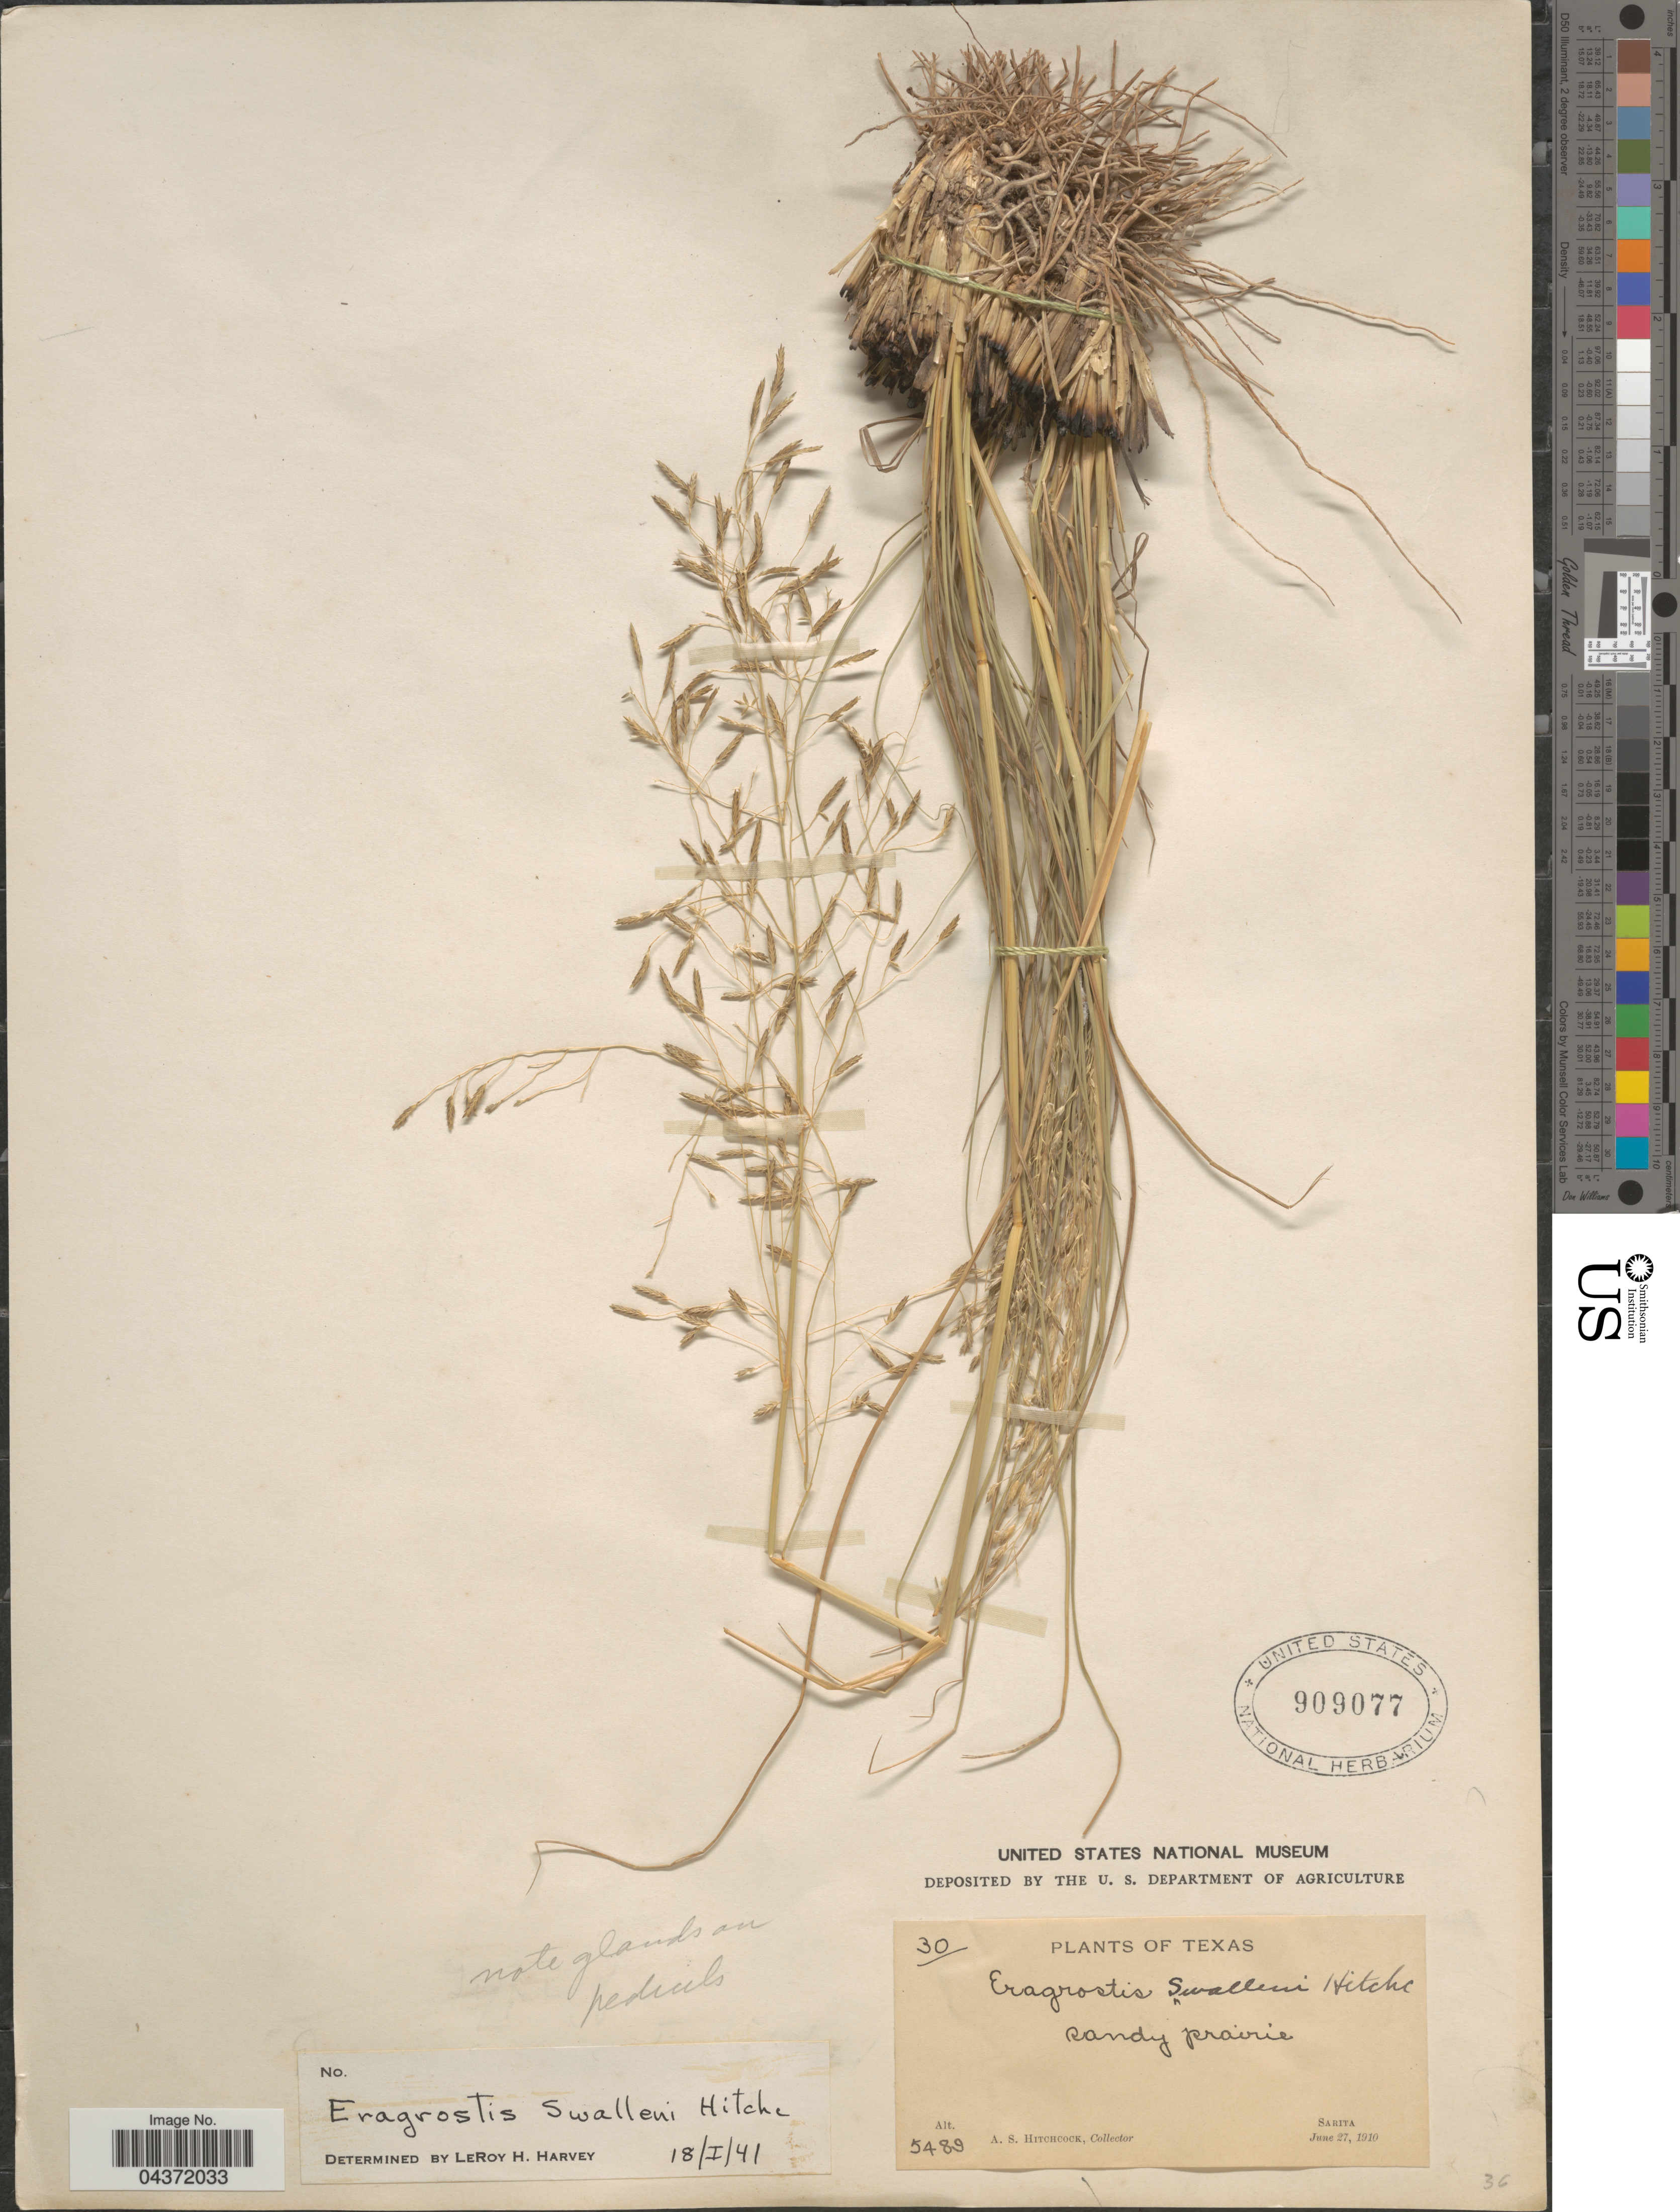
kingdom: Plantae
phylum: Tracheophyta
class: Liliopsida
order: Poales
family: Poaceae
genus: Eragrostis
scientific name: Eragrostis swallenii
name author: Hitchc.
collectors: A. S. Hitchcock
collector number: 5489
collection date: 1910-06-27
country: United States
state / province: Texas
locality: Sandy prairie. Sarita.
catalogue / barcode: US 909077